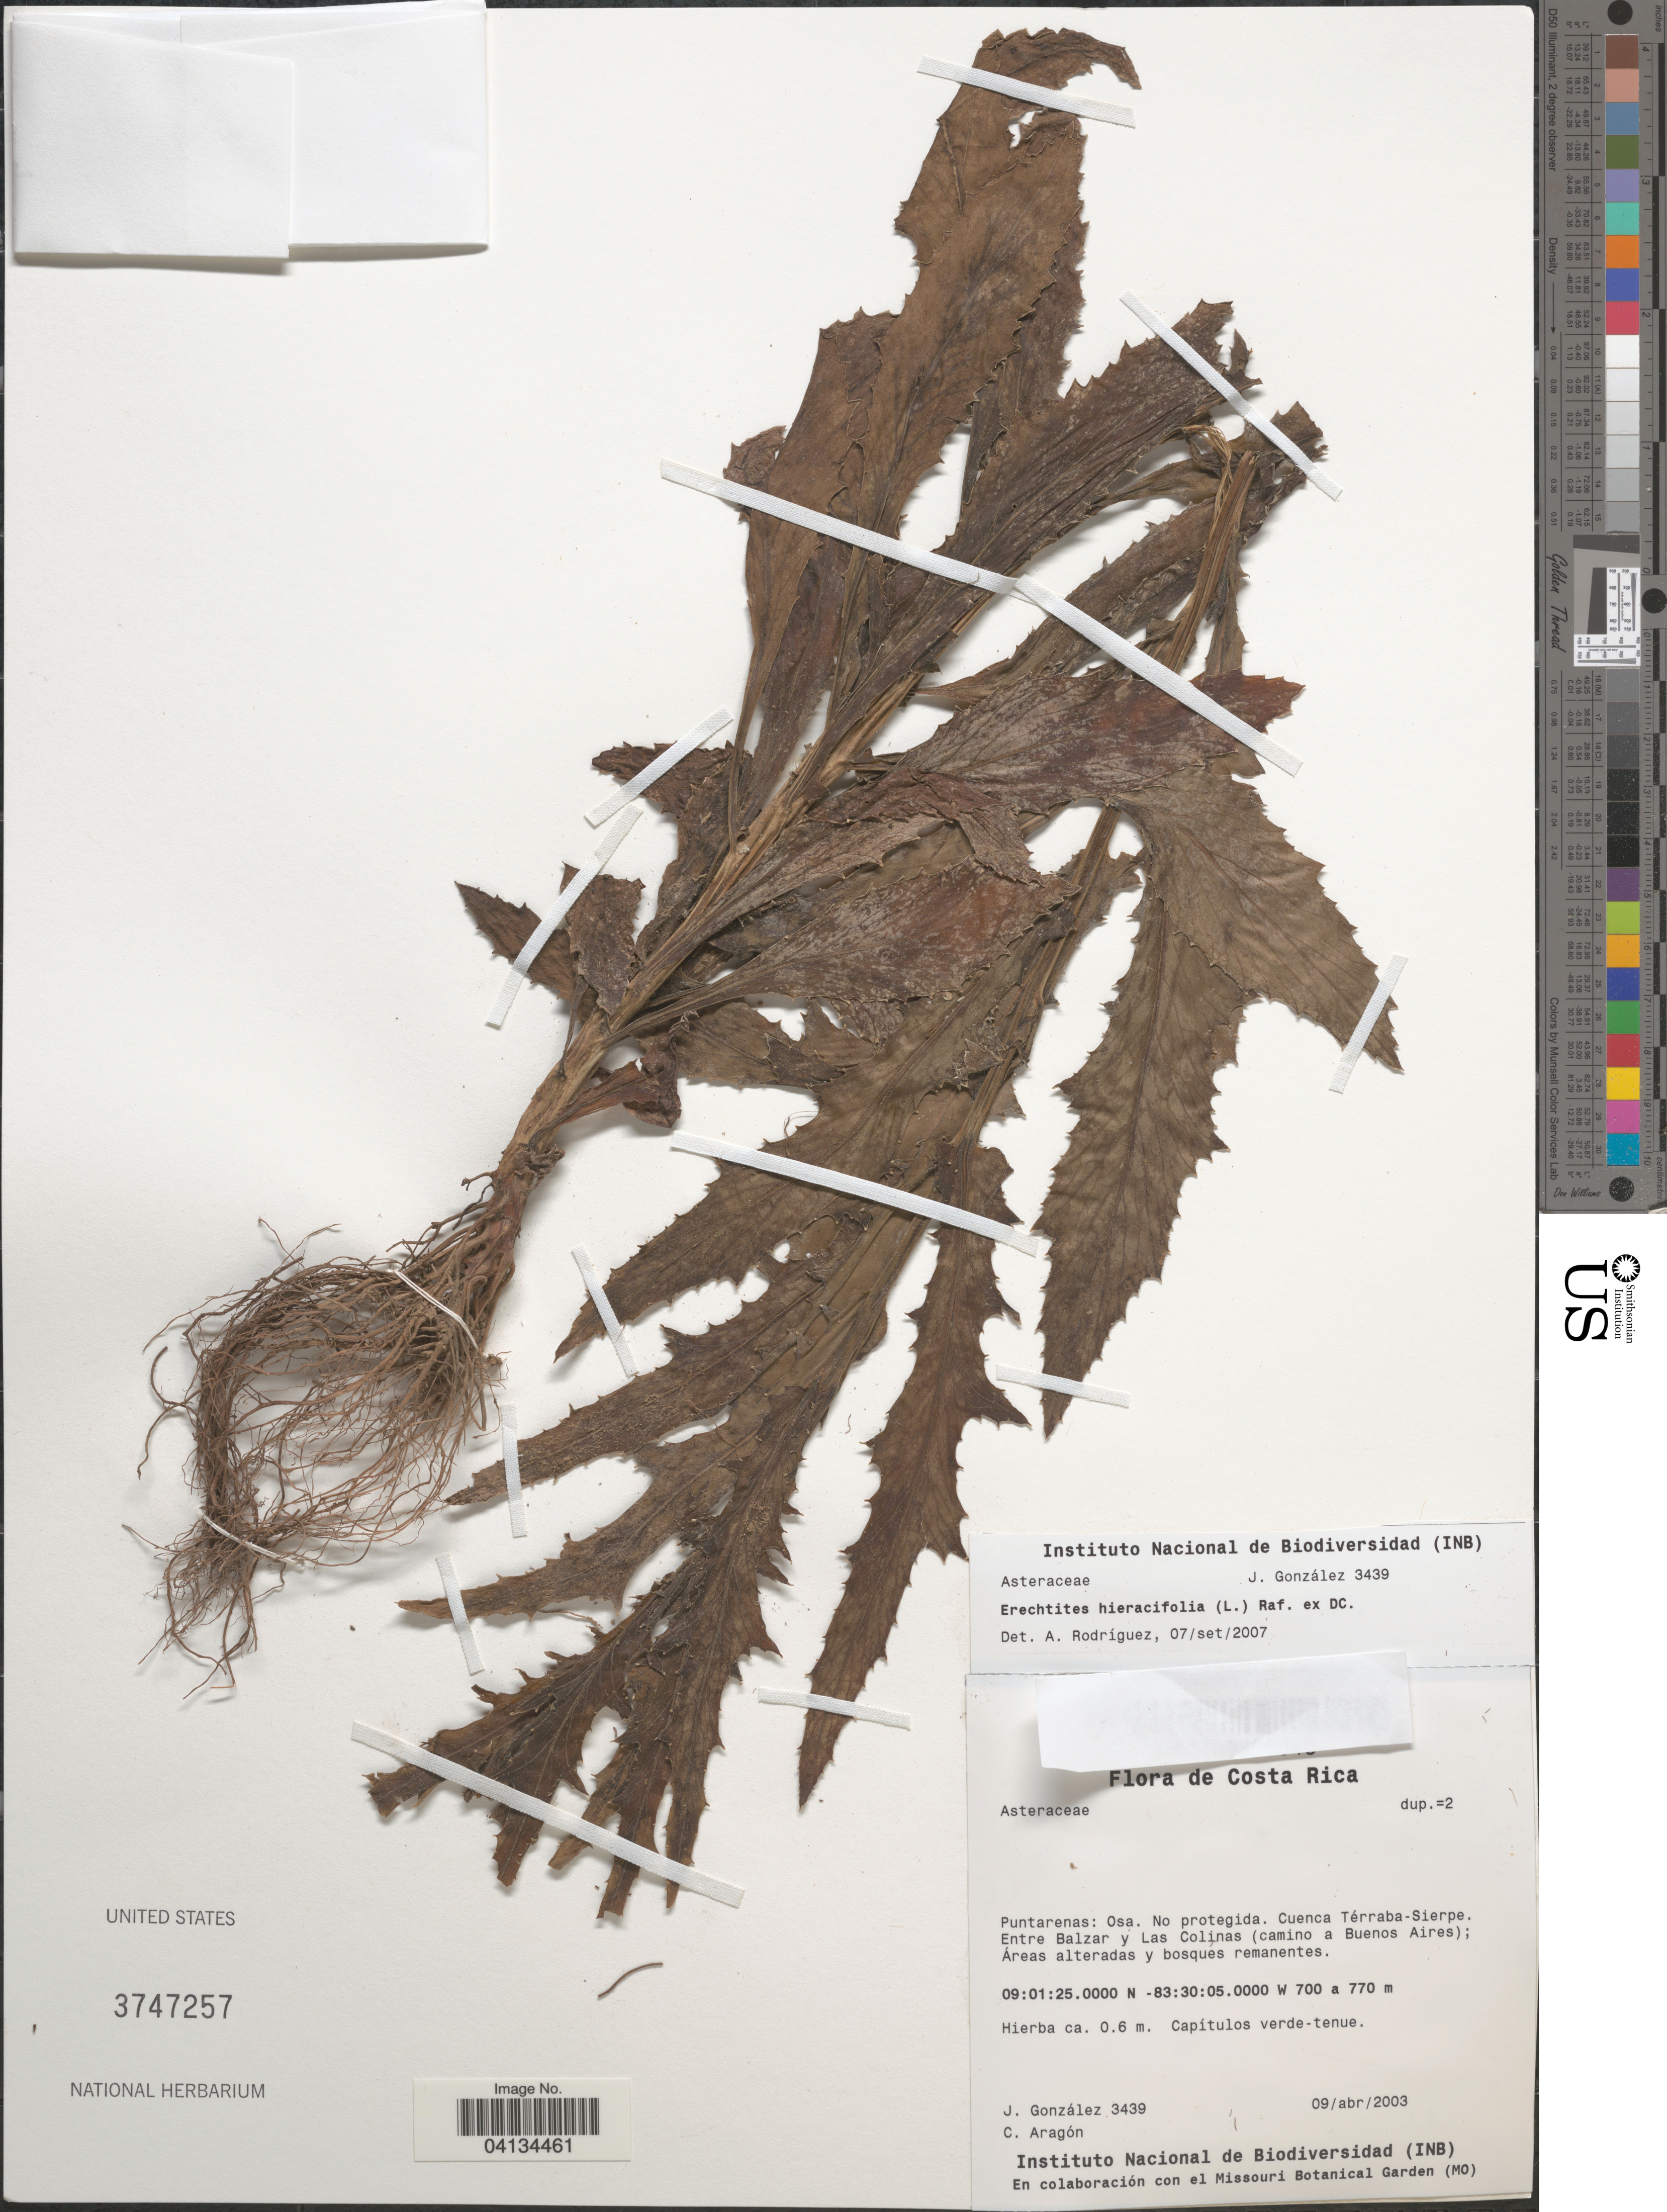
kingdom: Plantae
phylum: Tracheophyta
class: Magnoliopsida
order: Asterales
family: Asteraceae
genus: Erechtites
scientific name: Erechtites hieraciifolius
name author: (L.) Raf. ex DC.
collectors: J. González & C. Aragon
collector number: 3439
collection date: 2003-04-09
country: Costa Rica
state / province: Puntarenas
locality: Osa. No protegida. Cuenca Térraba-Sierpe. Entre Balzar y Las Colinas (camino a Buenos Aires).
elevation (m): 700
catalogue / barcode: US 3747257